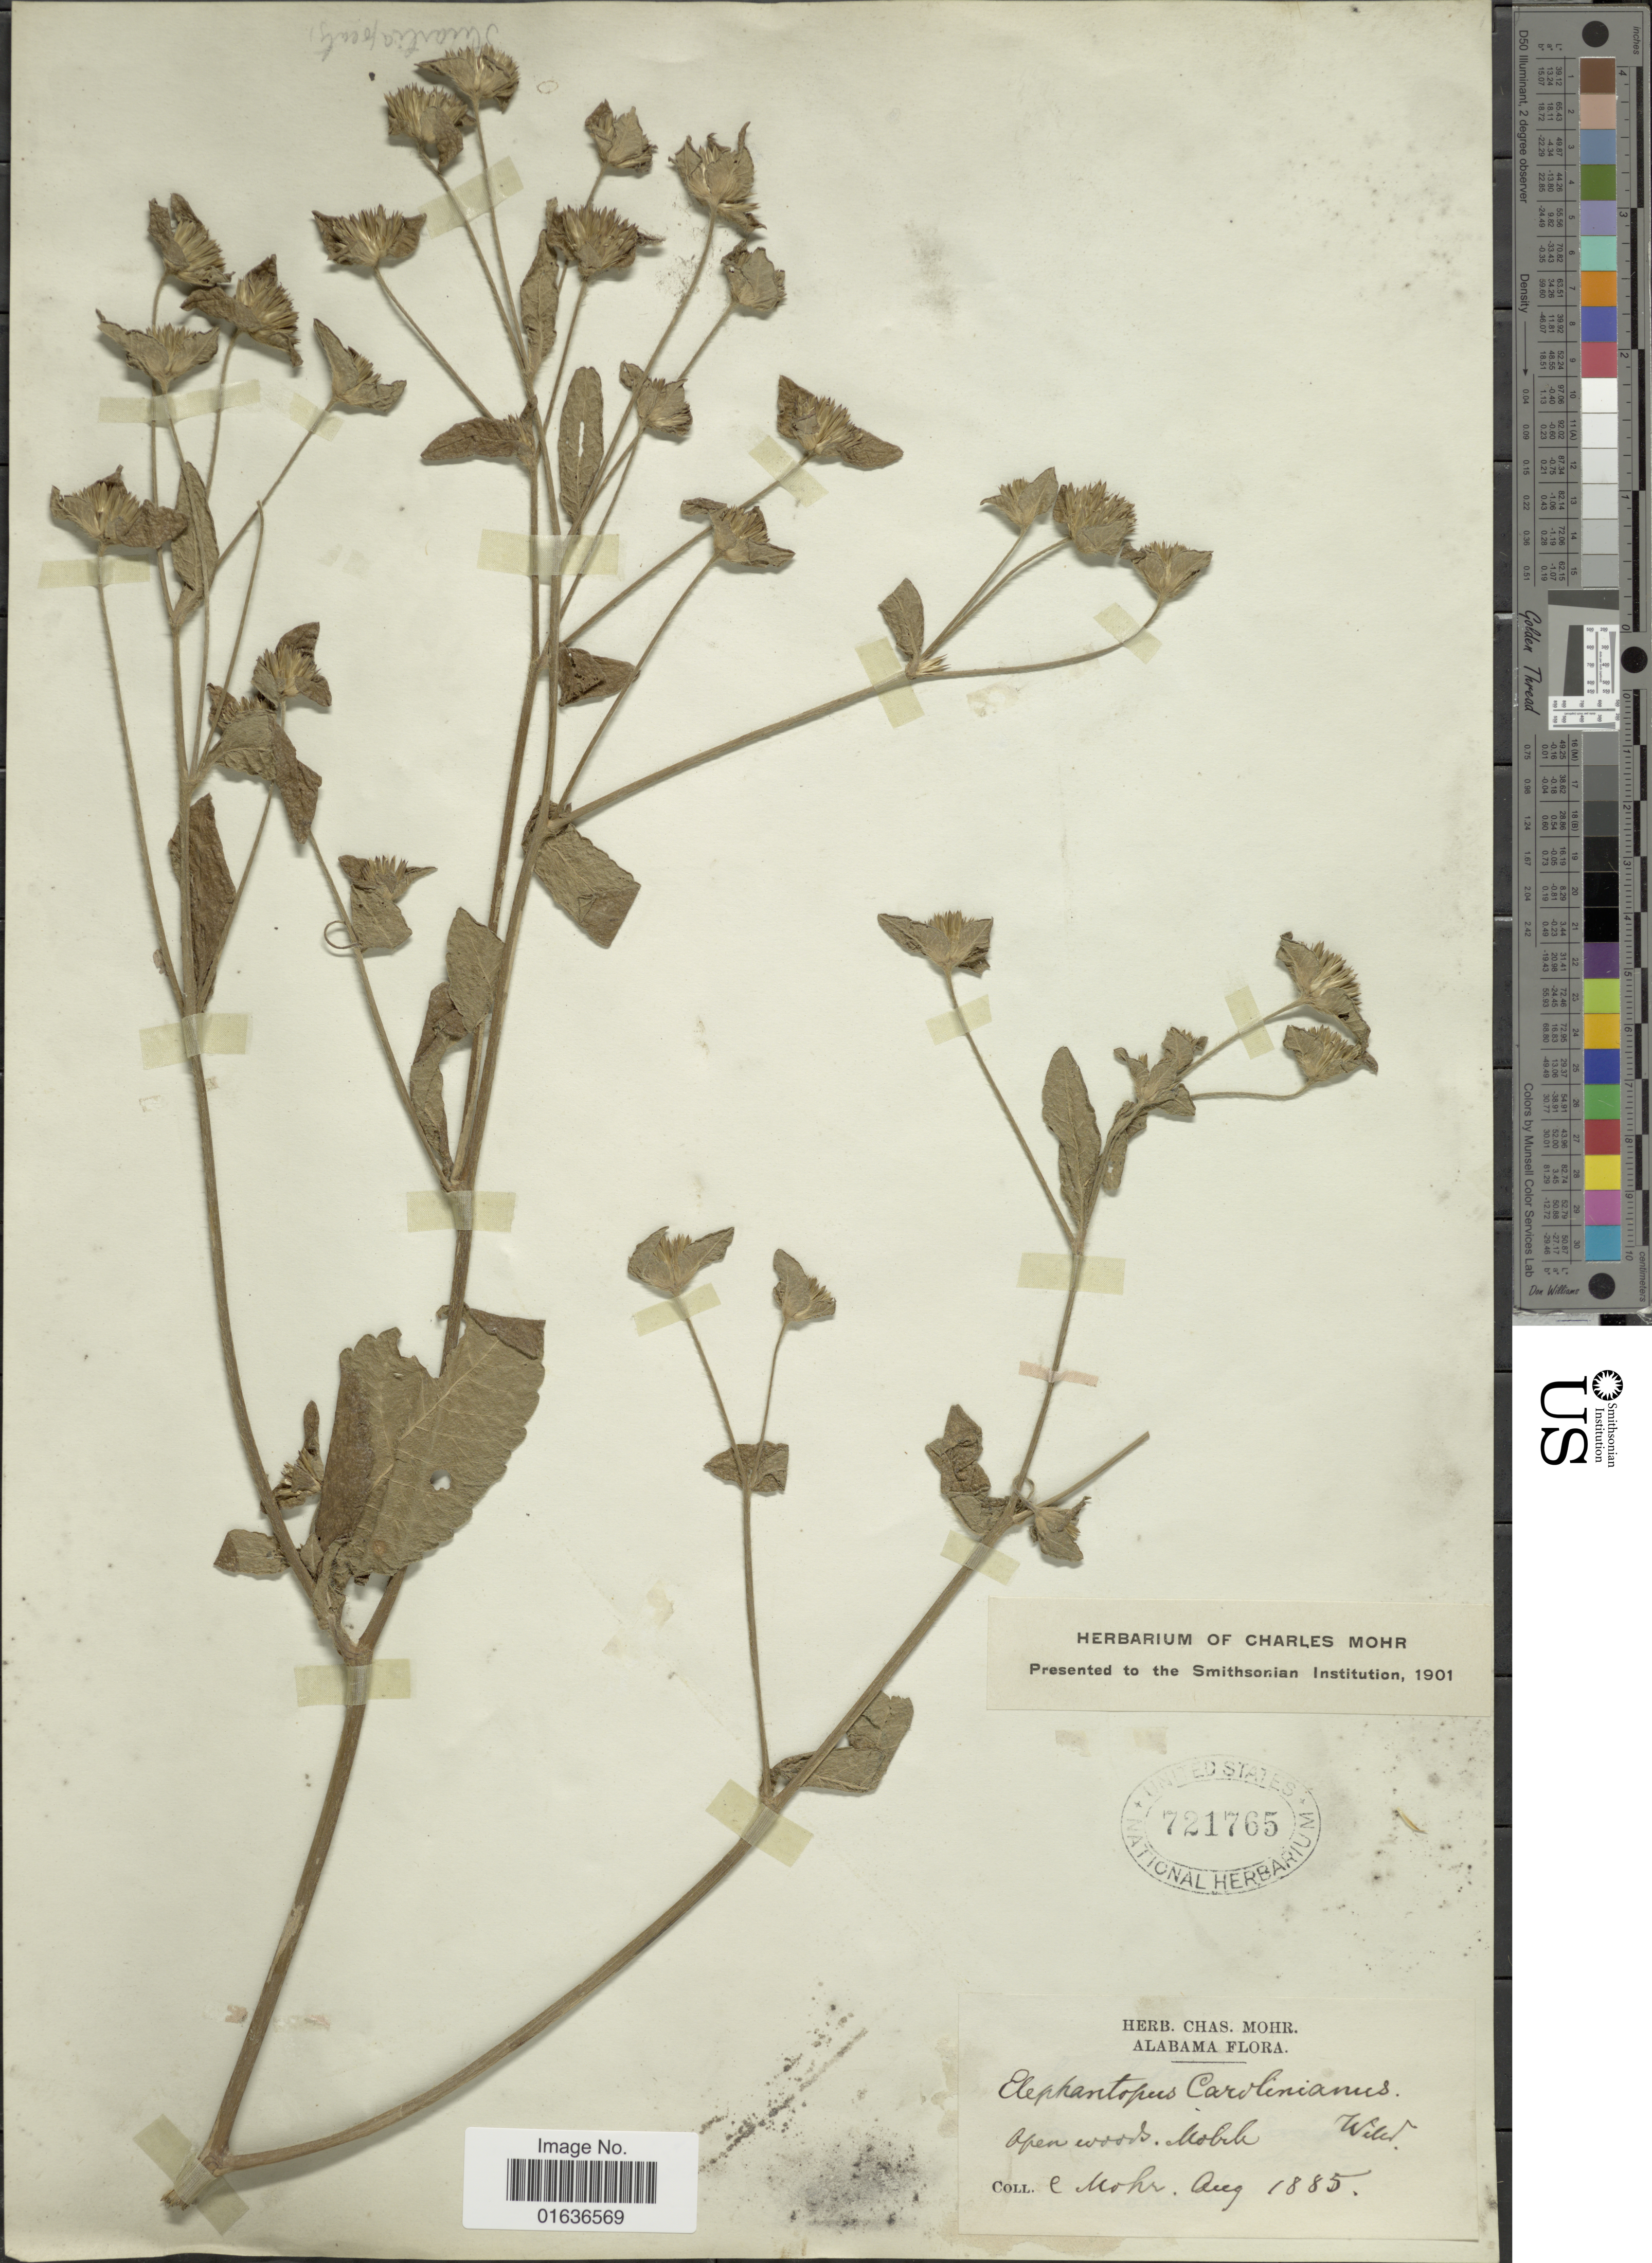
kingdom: Plantae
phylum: Tracheophyta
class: Magnoliopsida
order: Asterales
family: Asteraceae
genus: Elephantopus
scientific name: Elephantopus carolinianus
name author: Raeusch.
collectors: C. T. Mohr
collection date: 1885-08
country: United States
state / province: Alabama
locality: Open woods, Mobile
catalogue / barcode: US 721765